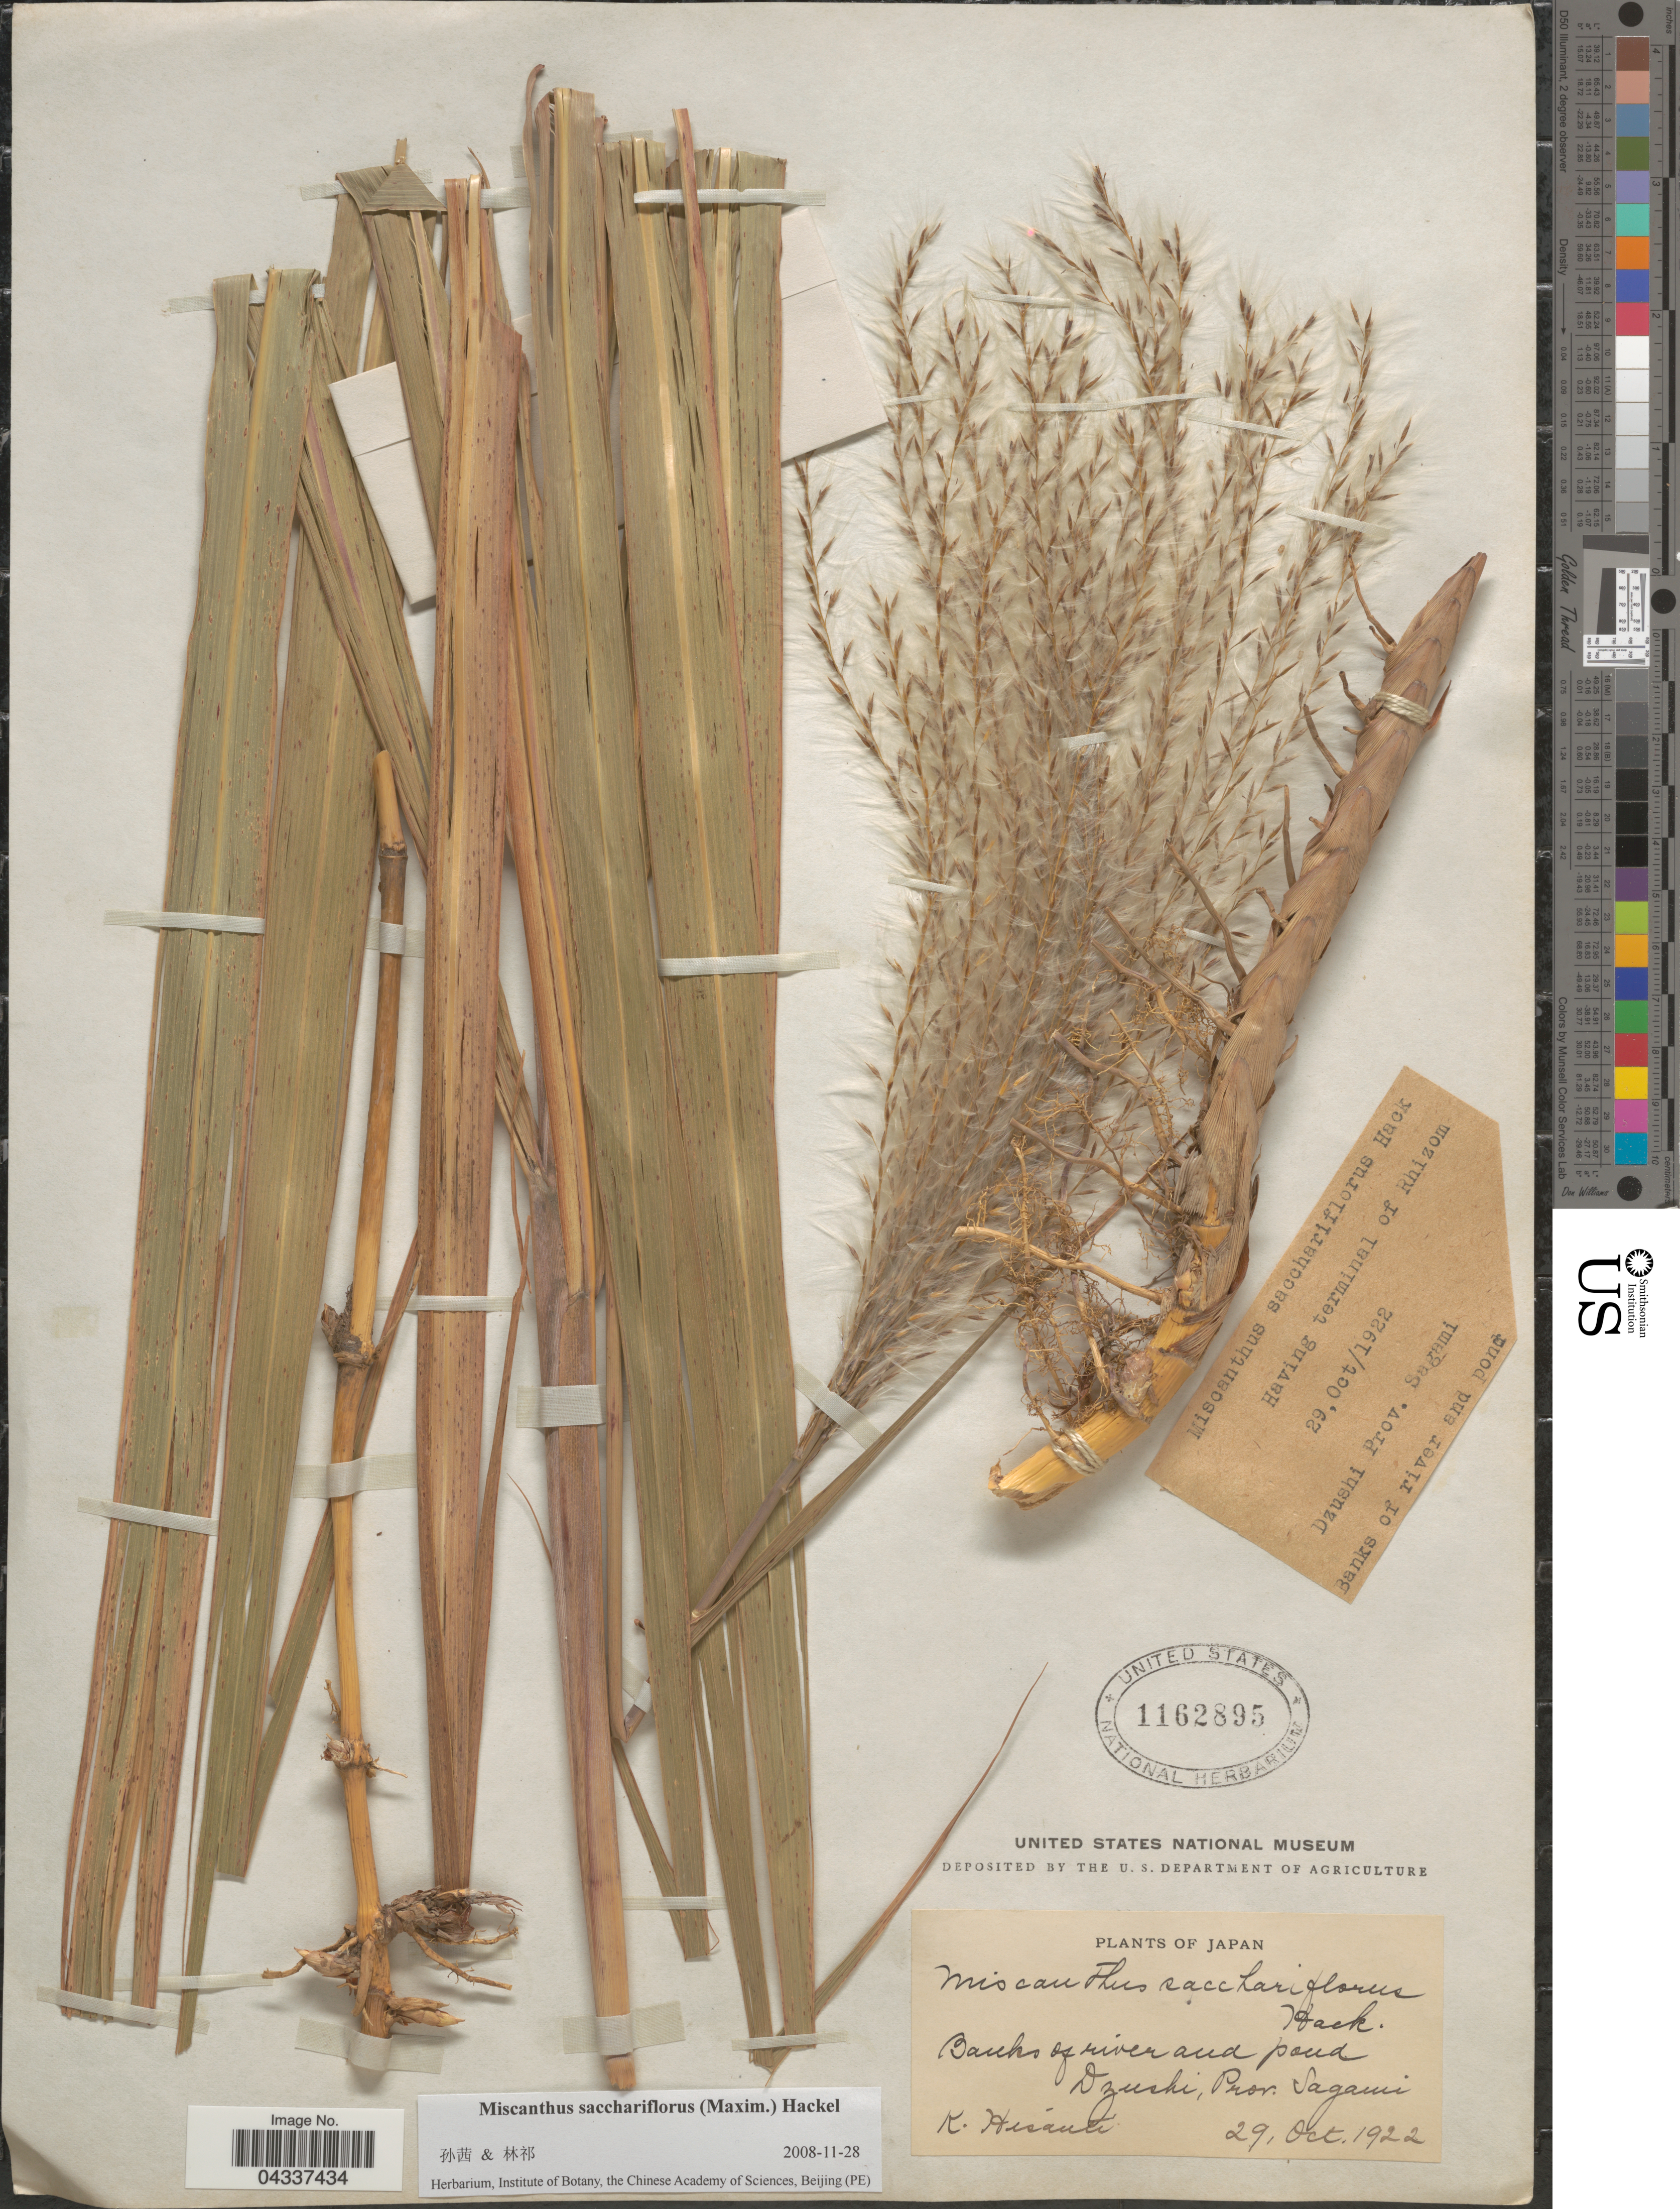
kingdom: Plantae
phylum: Tracheophyta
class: Liliopsida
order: Poales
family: Poaceae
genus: Miscanthus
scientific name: Miscanthus sacchariflorus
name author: (Maxim.) Hack.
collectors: K. Hisauti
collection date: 1922-10-29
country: Japan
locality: Banks of river and pond. Dzuski, prov. Sagami.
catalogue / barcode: US 1162895